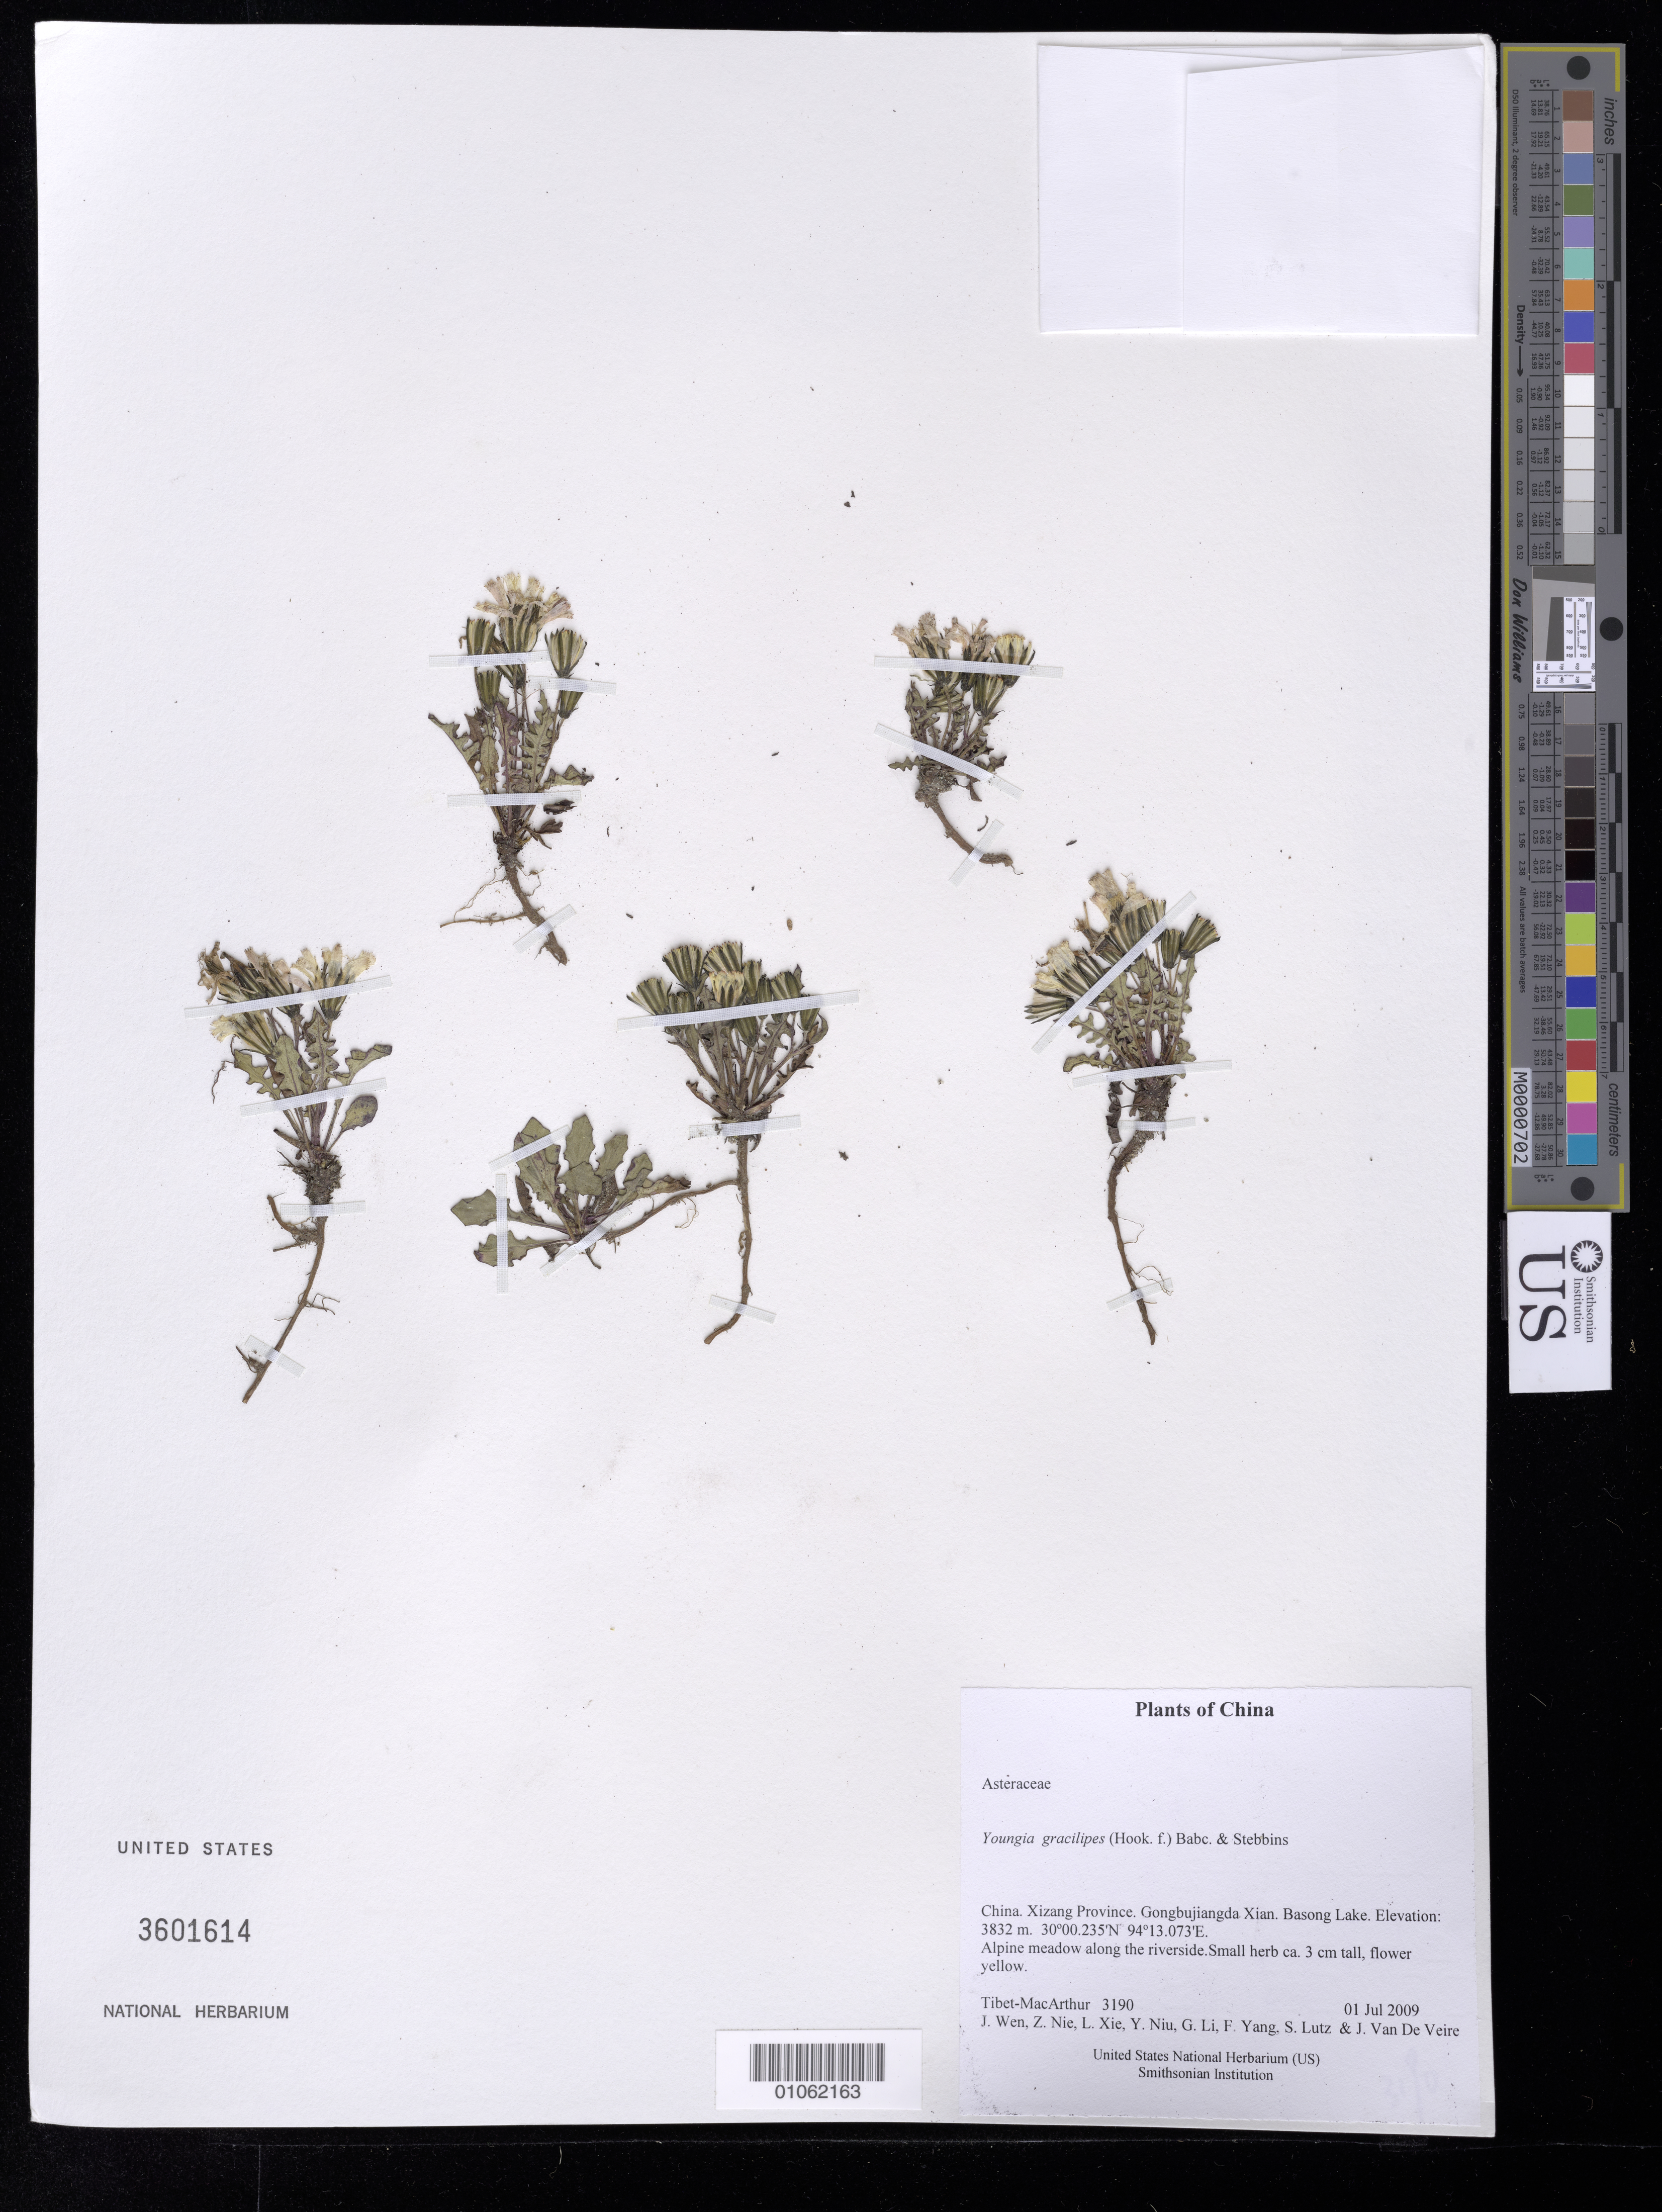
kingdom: Plantae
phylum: Tracheophyta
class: Magnoliopsida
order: Asterales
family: Asteraceae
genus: Pseudoyoungia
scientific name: Pseudoyoungia gracilipes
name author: (Hook. f.) D.Maity & Maiti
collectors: Tibet-MacArthur, J. Wen, Z. Nie, L. Xie, Y. Niu, G. Li, F. Yang, S. Lutz & J. Van De Veire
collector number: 3190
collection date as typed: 01 Jul 2009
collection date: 2009-07-01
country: China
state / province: Xizang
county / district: Gongbujiangda Xian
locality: Basong Lake.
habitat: Alpine meadow along the riverside.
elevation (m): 3832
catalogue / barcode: US 3601614